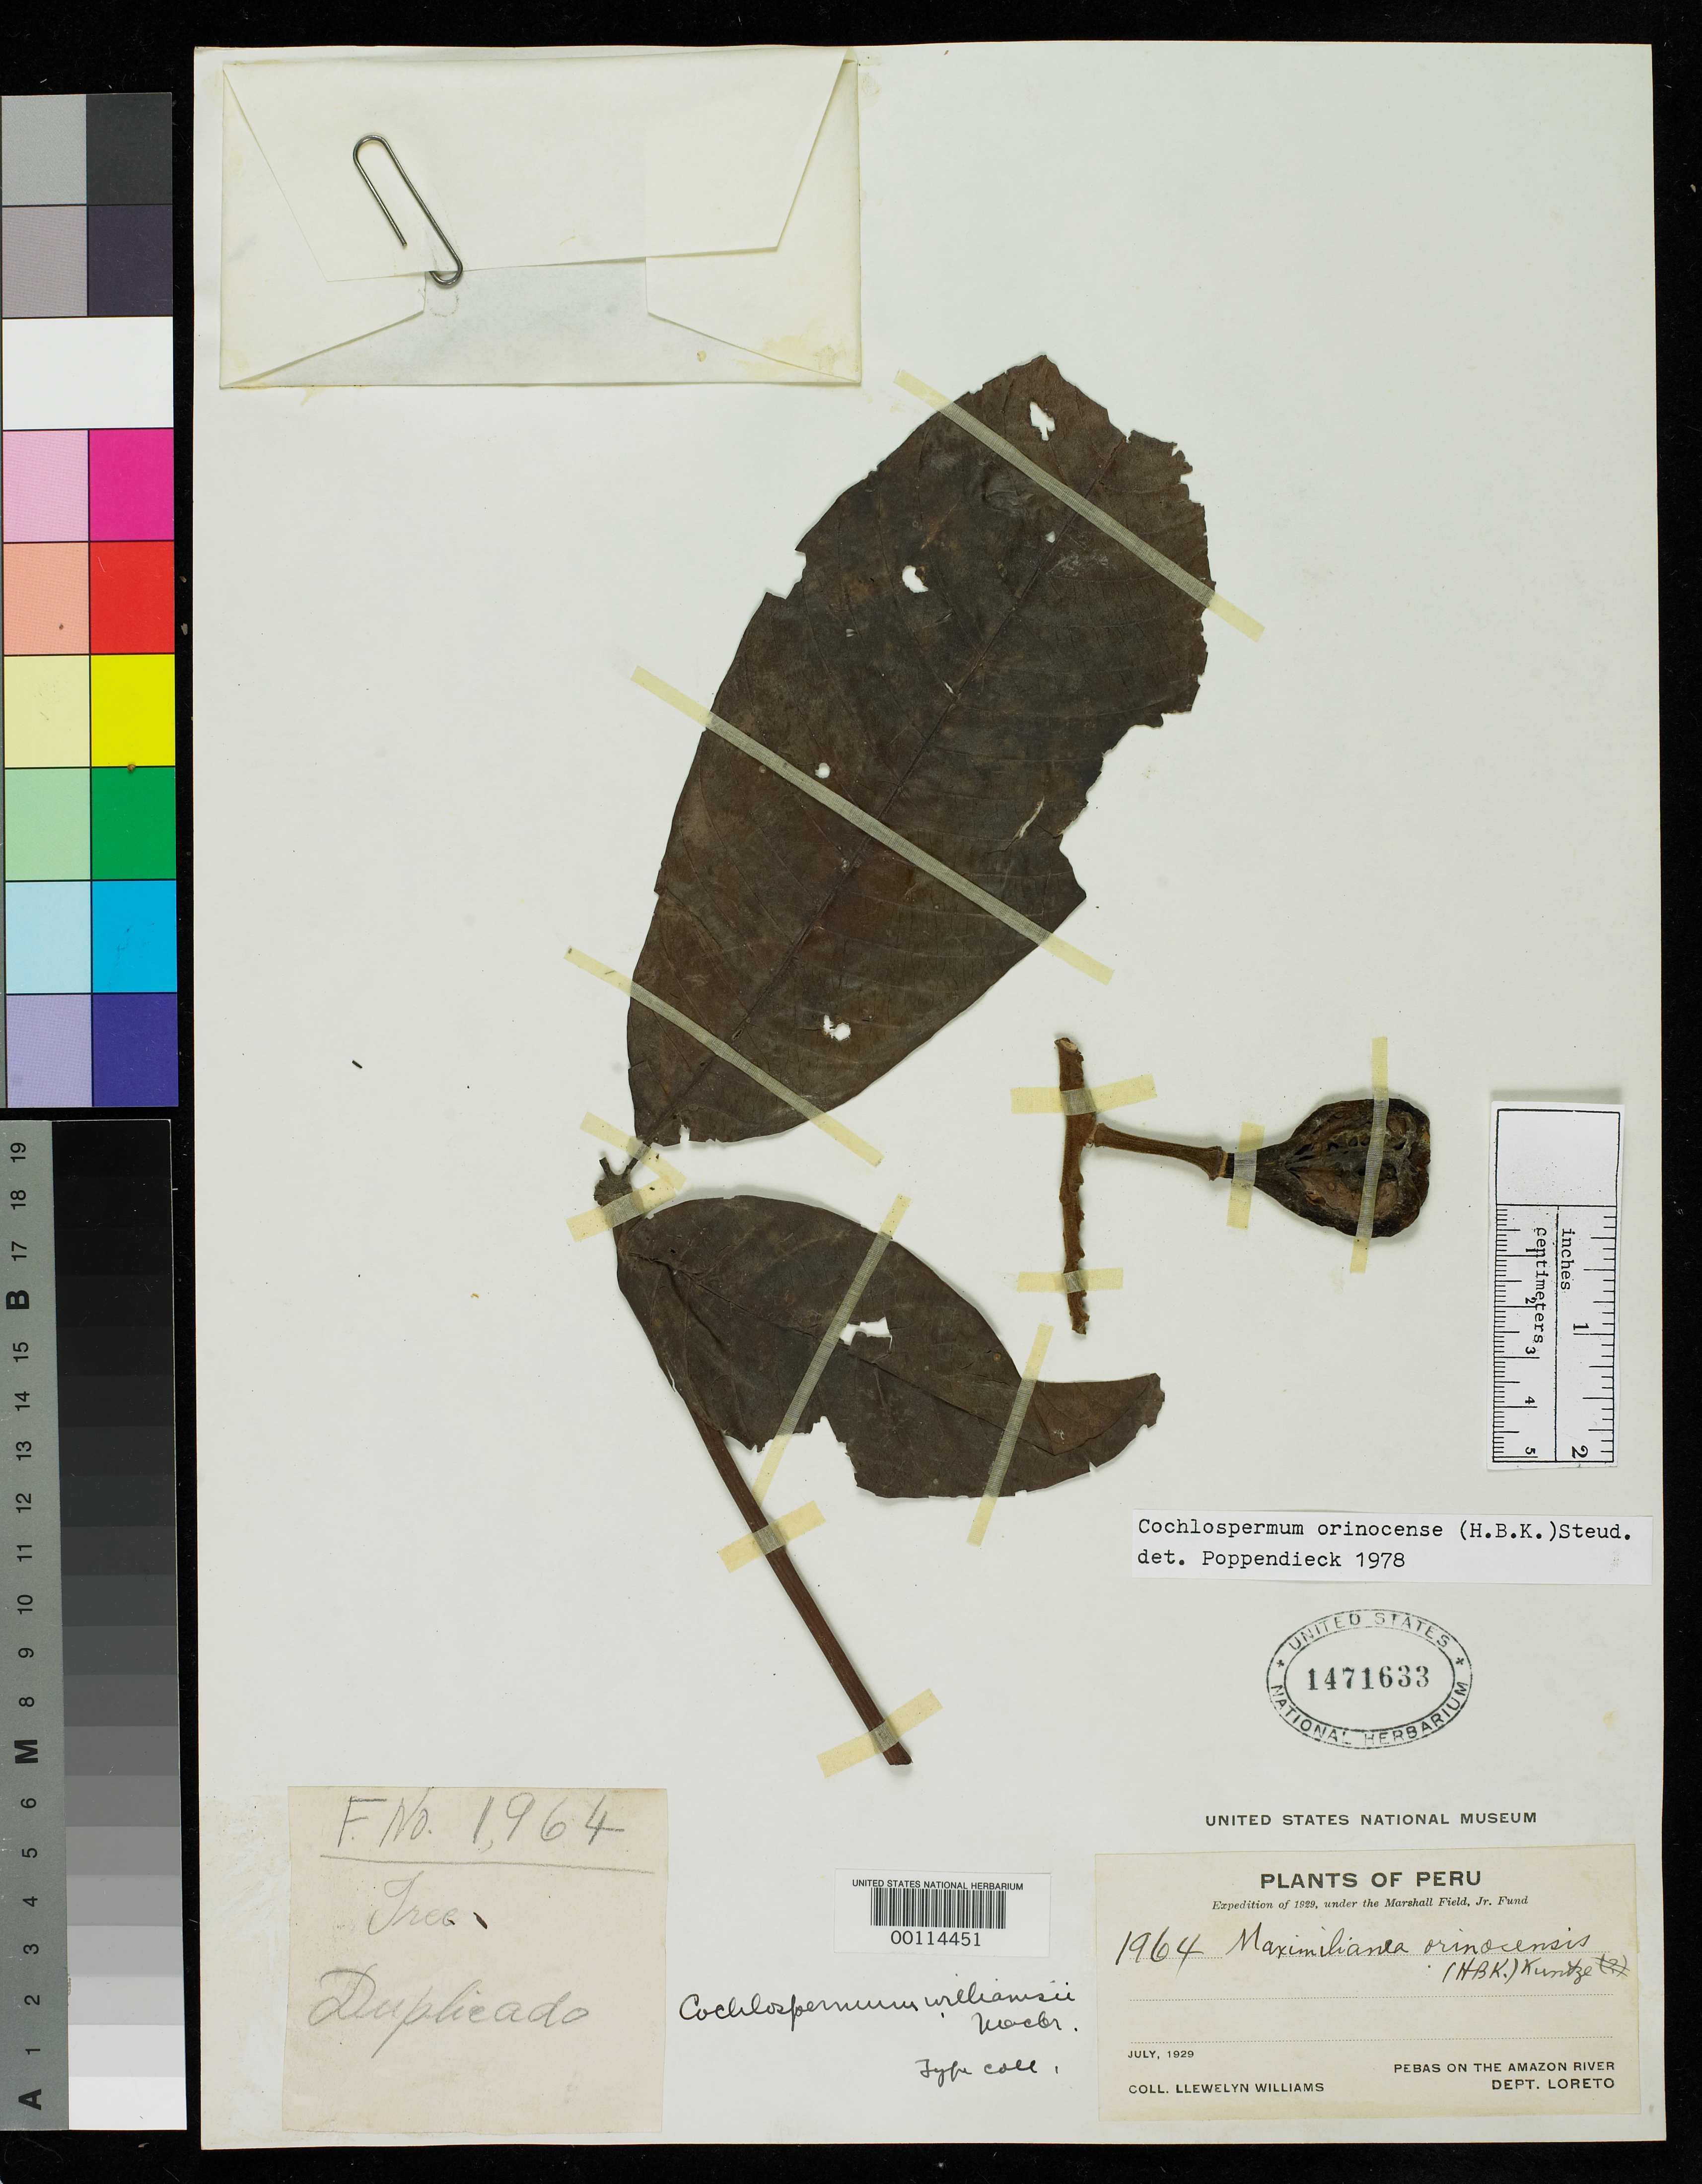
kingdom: Plantae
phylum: Tracheophyta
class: Magnoliopsida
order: Malvales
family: Cochlospermaceae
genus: Cochlospermum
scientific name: Cochlospermum williamsii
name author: J.F. Macbr.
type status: Isotype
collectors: Ll. Williams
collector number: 1964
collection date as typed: Jul 1929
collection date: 1929-07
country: Peru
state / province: Loreto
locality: Pebas on the Amazon River.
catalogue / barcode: US 1471633